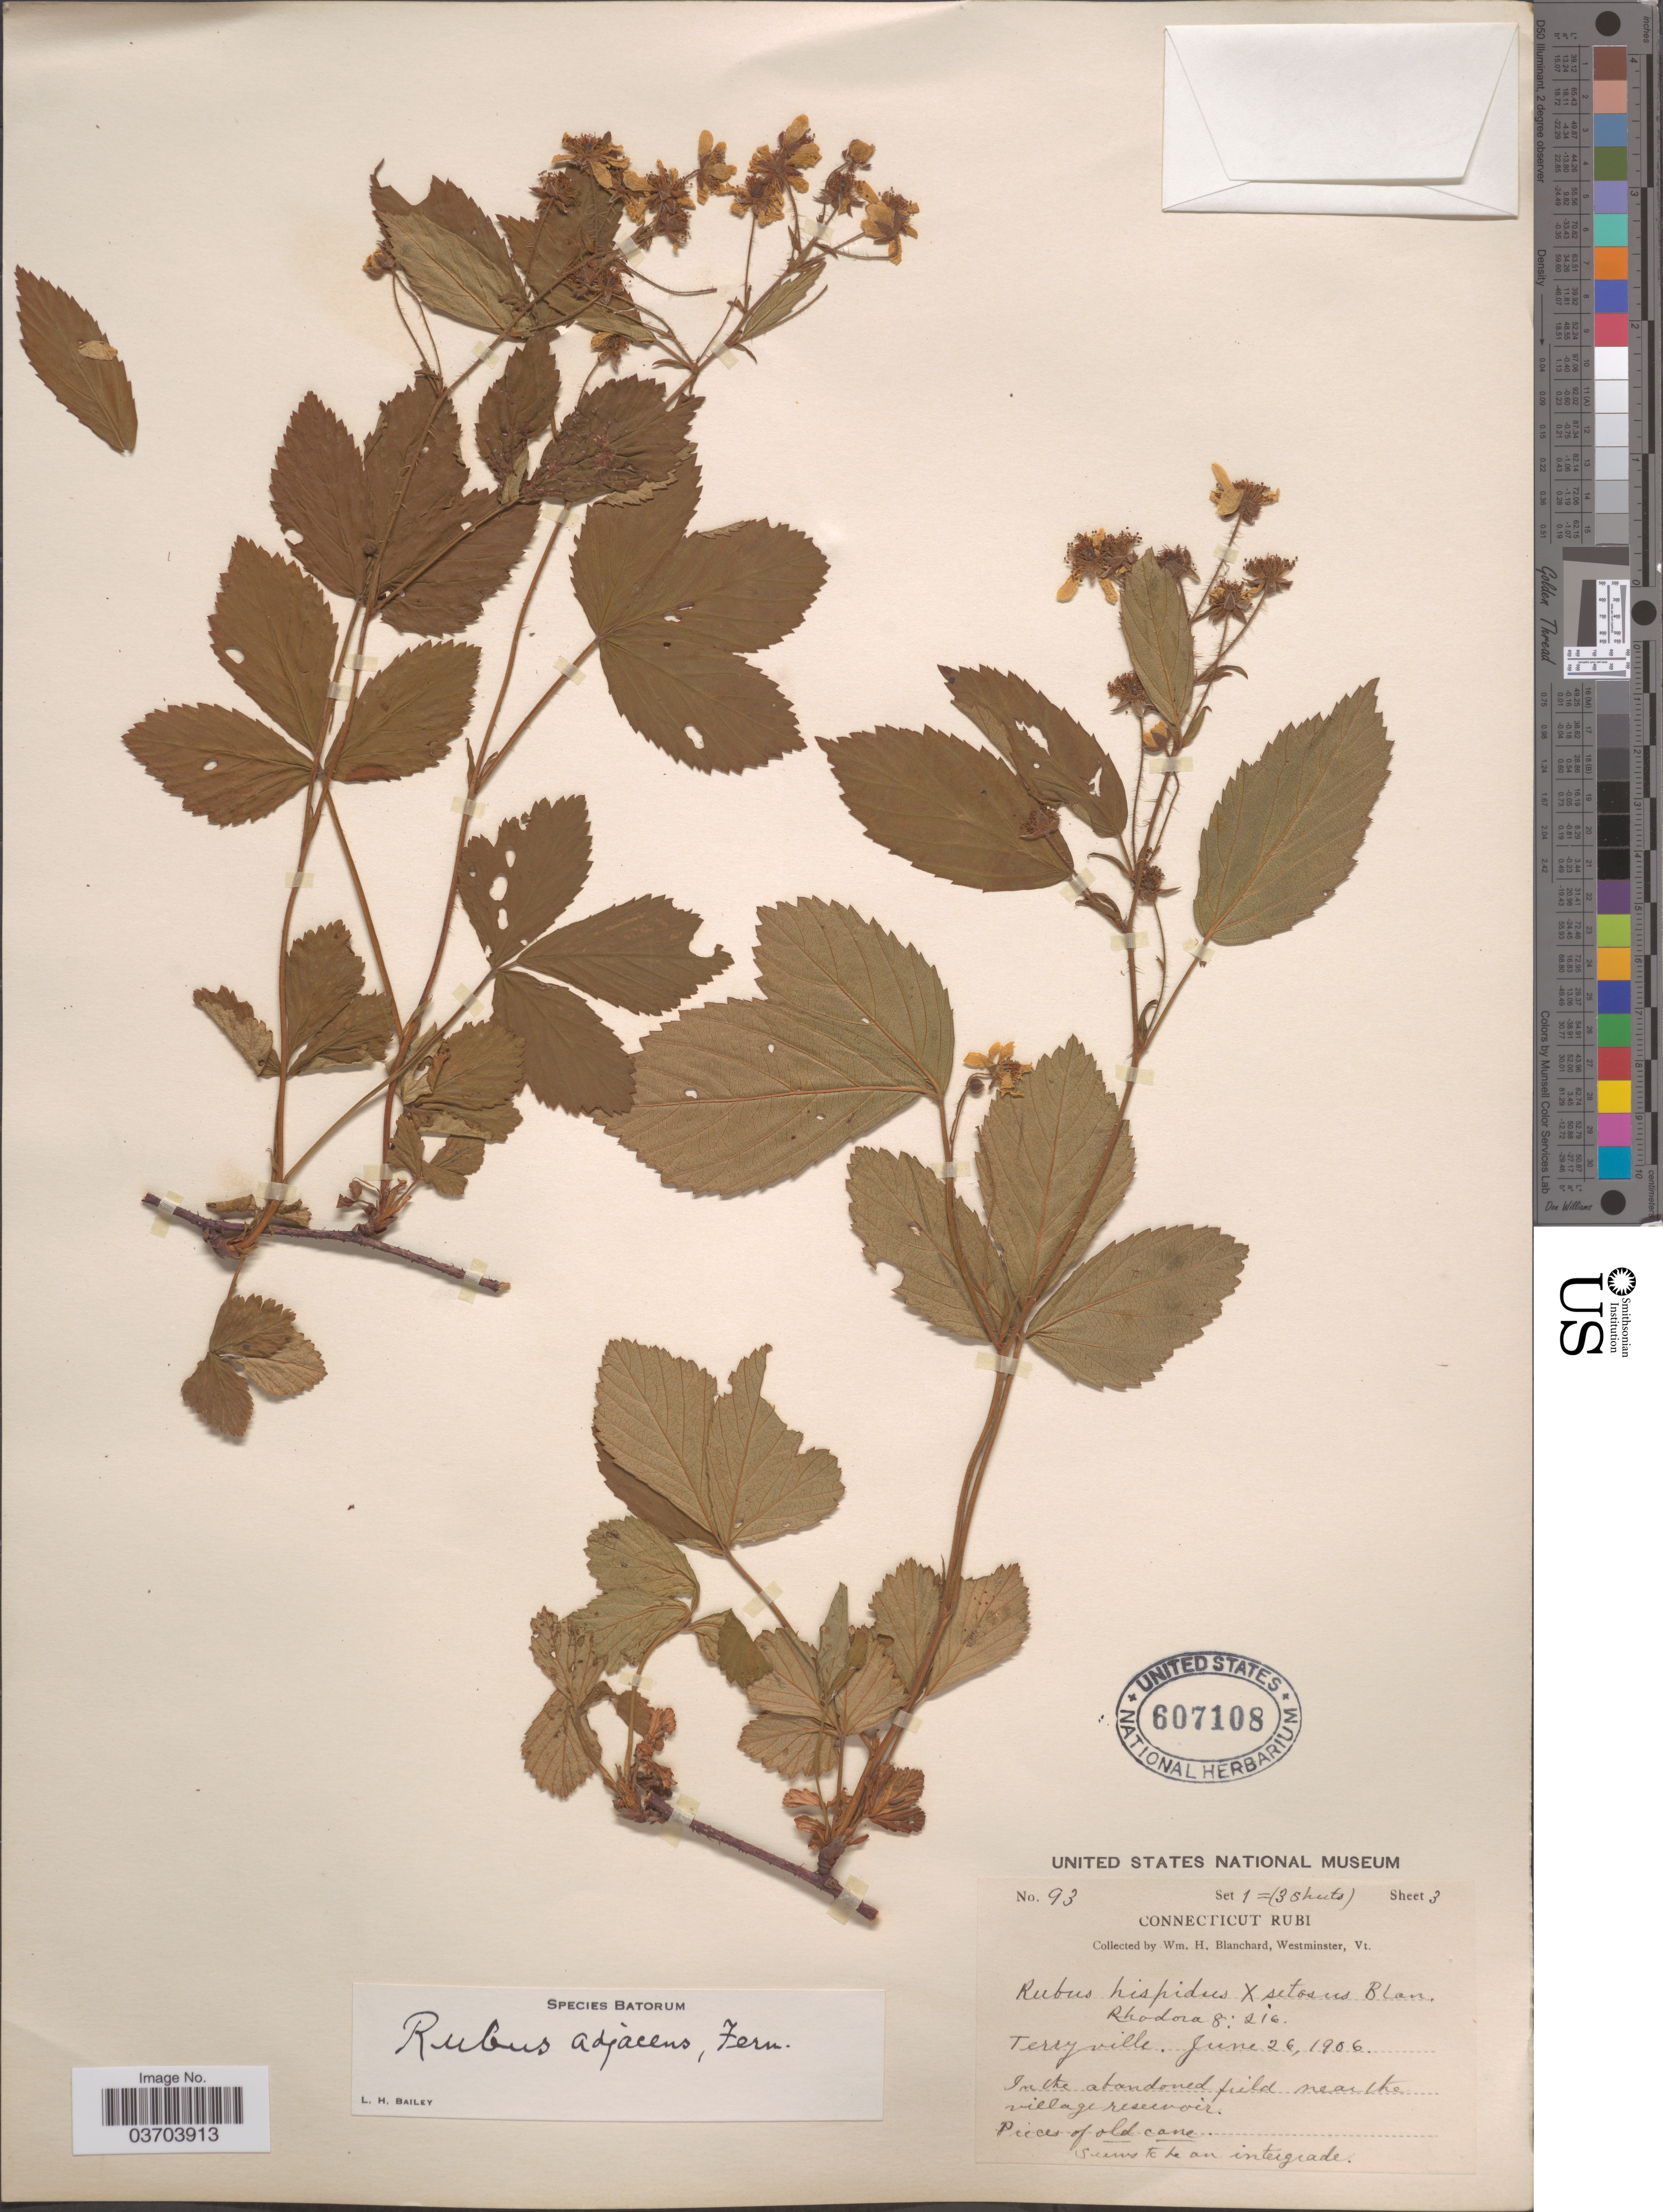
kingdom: Plantae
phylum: Tracheophyta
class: Magnoliopsida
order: Rosales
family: Rosaceae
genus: Rubus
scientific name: Rubus adjacens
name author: Fernald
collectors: W. H. Blanchard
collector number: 93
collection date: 1906-06-26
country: United States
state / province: Connecticut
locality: Terryville. In the abandoned field near the village reservoir.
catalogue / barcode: US 607108